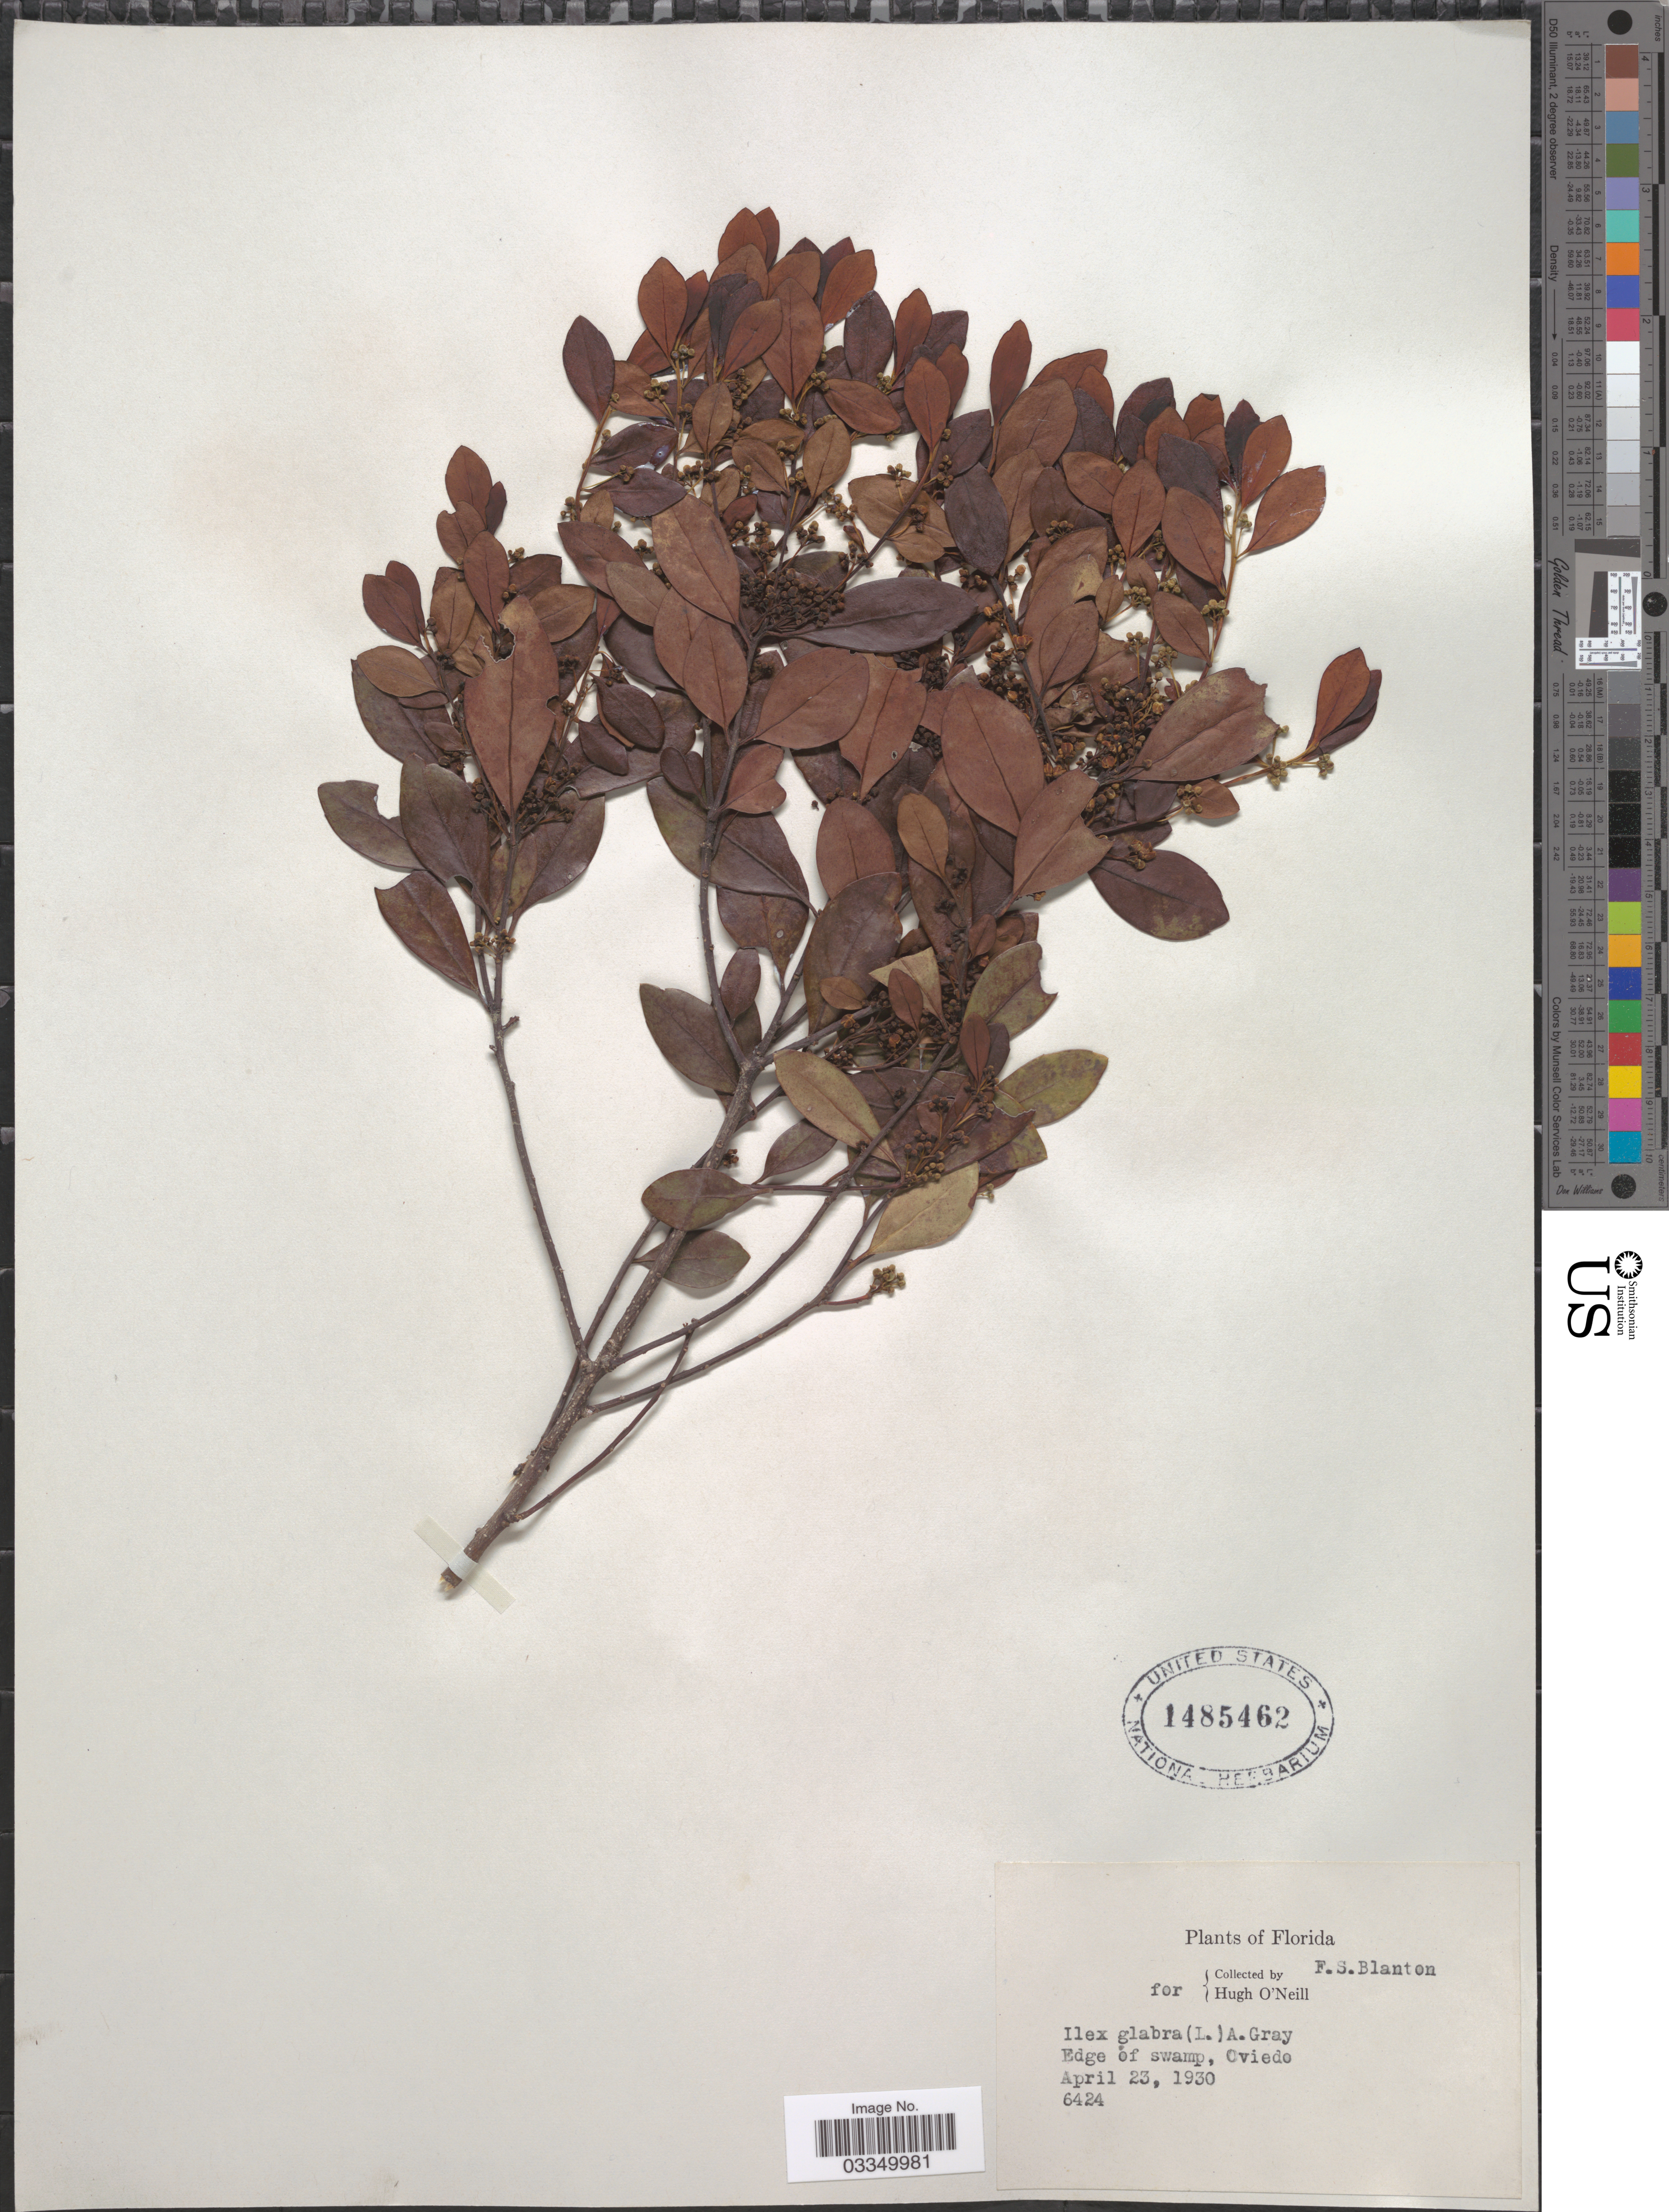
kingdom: Plantae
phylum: Tracheophyta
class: Magnoliopsida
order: Aquifoliales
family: Aquifoliaceae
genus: Ilex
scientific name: Ilex glabra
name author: (L.) A. Gray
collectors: F. S. Blanton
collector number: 6424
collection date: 1930-04-23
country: United States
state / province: Florida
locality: Oviedo.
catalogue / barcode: US 1485462